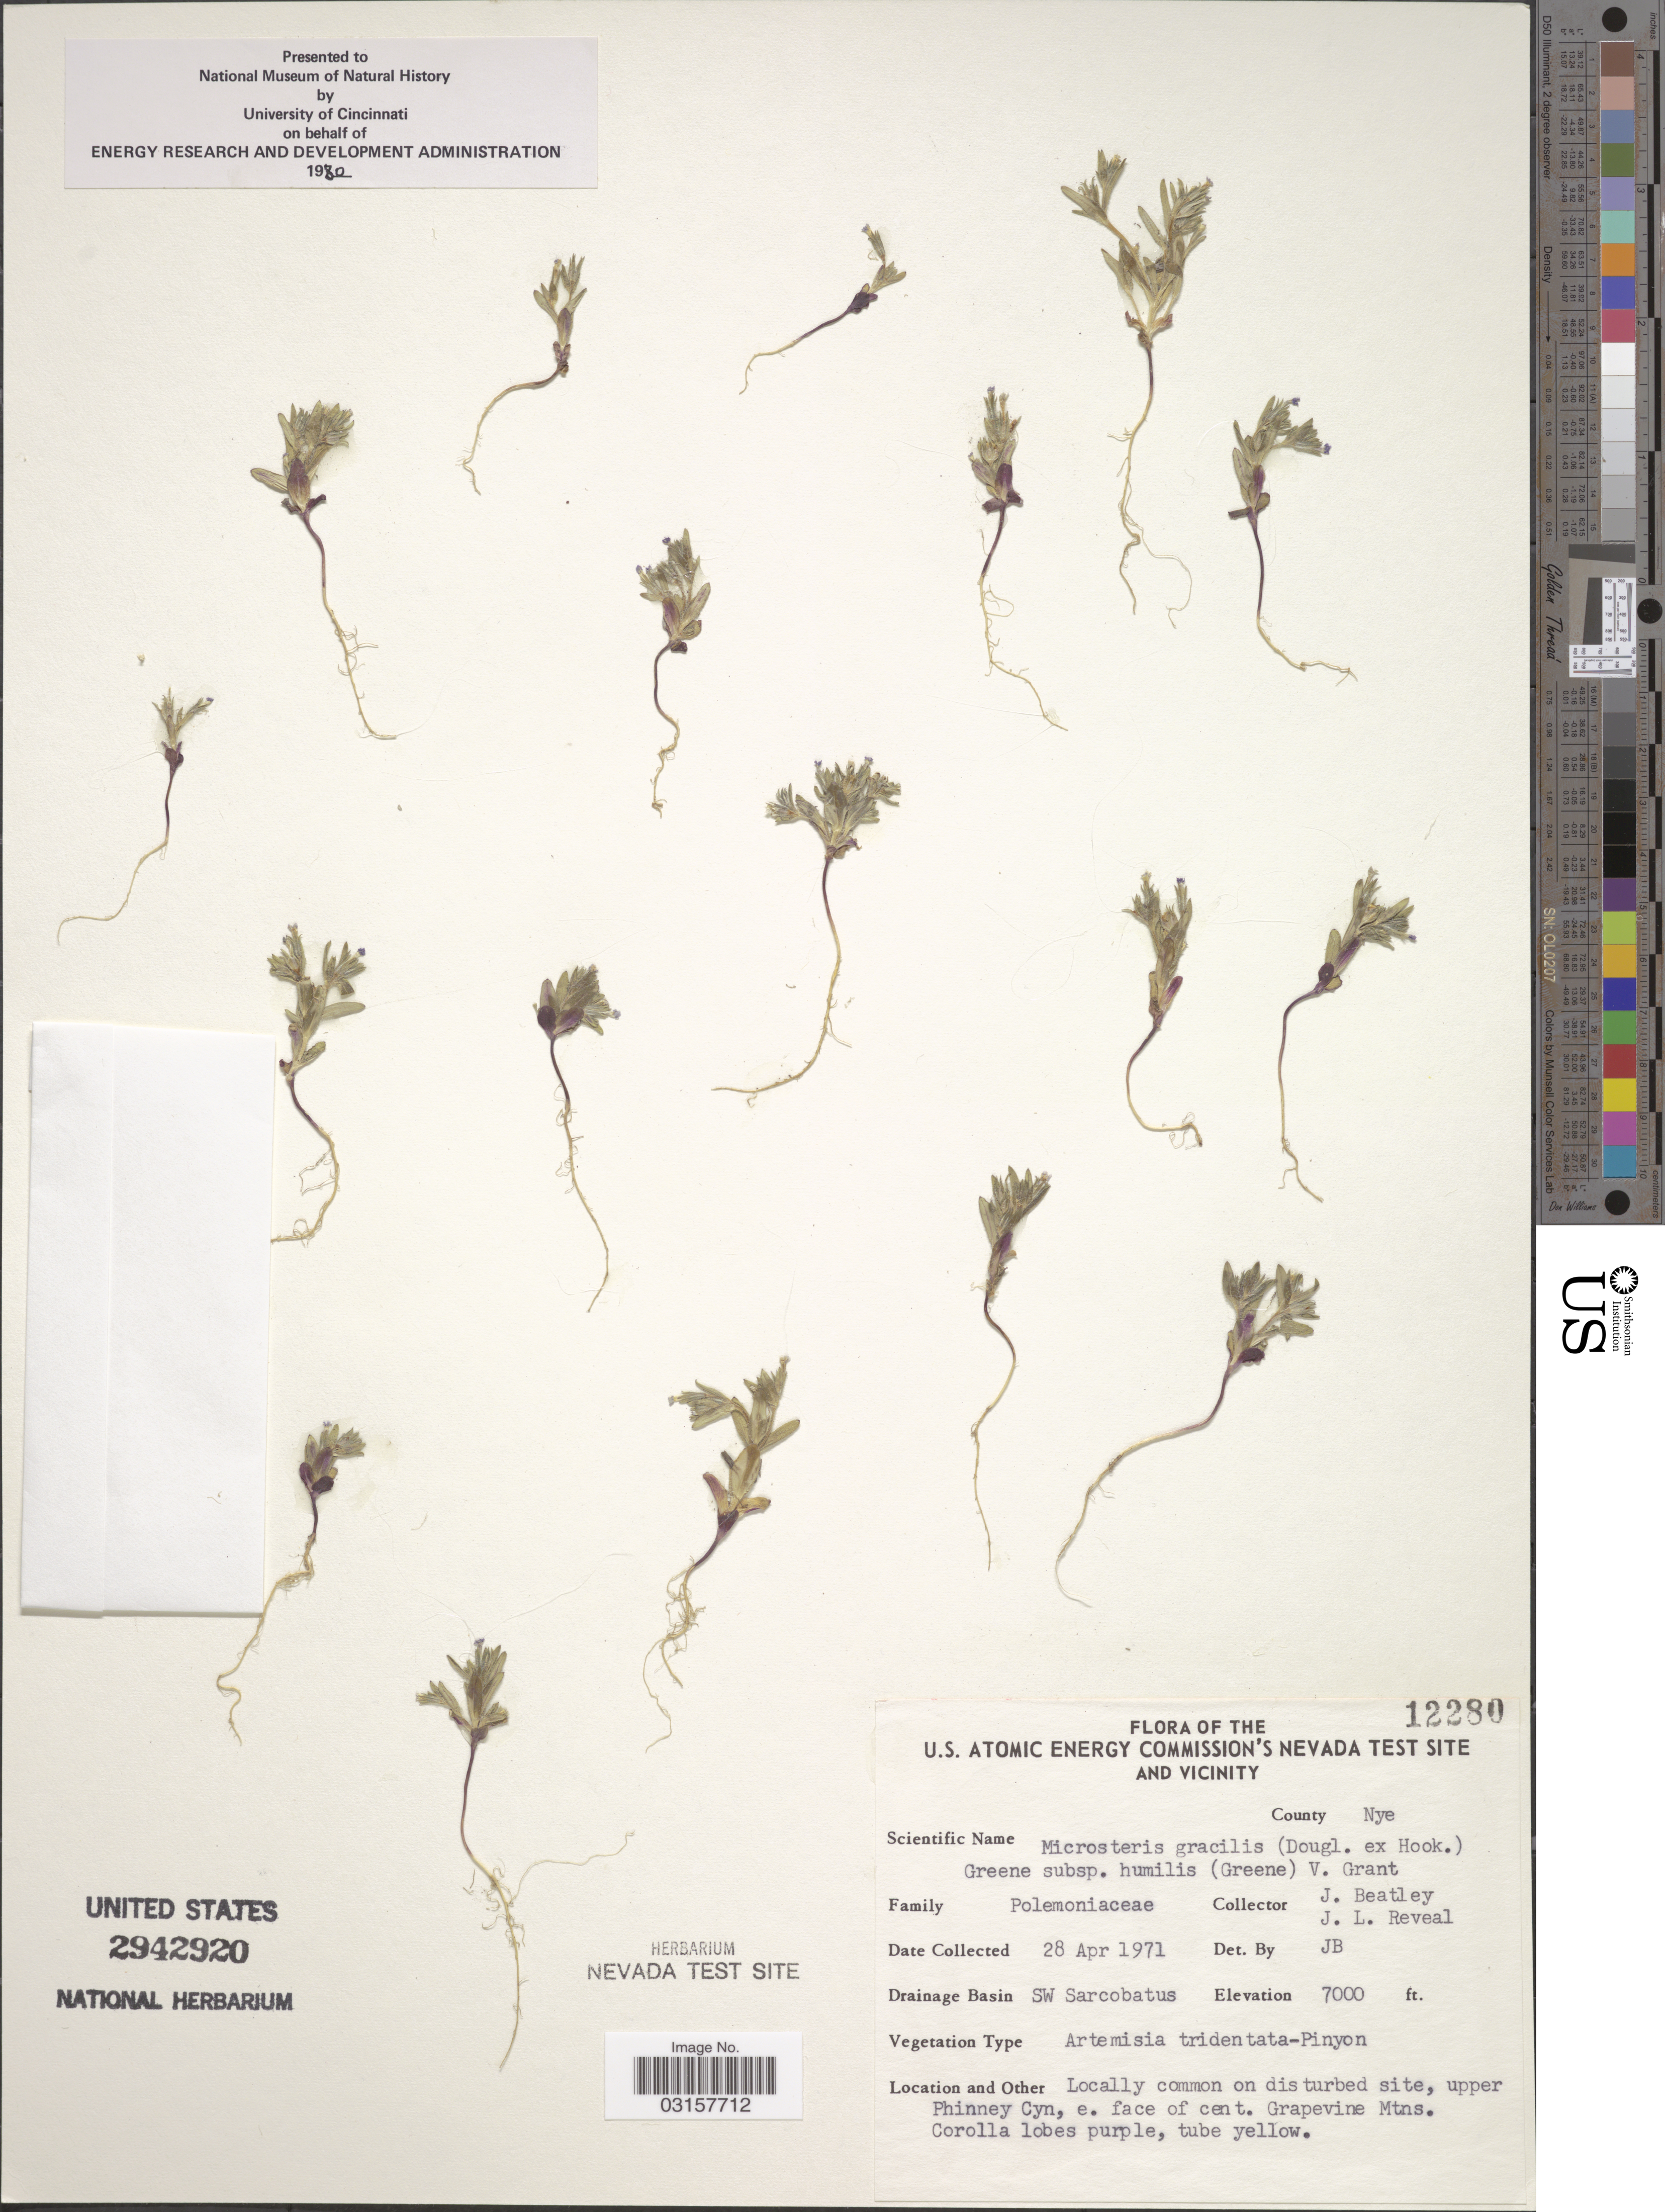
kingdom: Plantae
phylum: Tracheophyta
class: Magnoliopsida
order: Ericales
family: Polemoniaceae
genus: Microsteris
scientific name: Microsteris gracilis var. humilior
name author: (Hook.) Cronquist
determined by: (US) Smithsonian Institution - National Museum of Natural History - Department of Botany (UNITED STATES)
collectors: J. C. Beatley & J. L. Reveal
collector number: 12280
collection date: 1971-04-28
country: United States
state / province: Nevada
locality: U.S. Atomic Energy Commision's Nevada Test Site and Vicinity. County Nye. Drainage Basin SW Sarcobatus, upper Phinney Cyn, e. face of cent. Grapevine Mtns.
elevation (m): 2134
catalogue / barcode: US 2942920